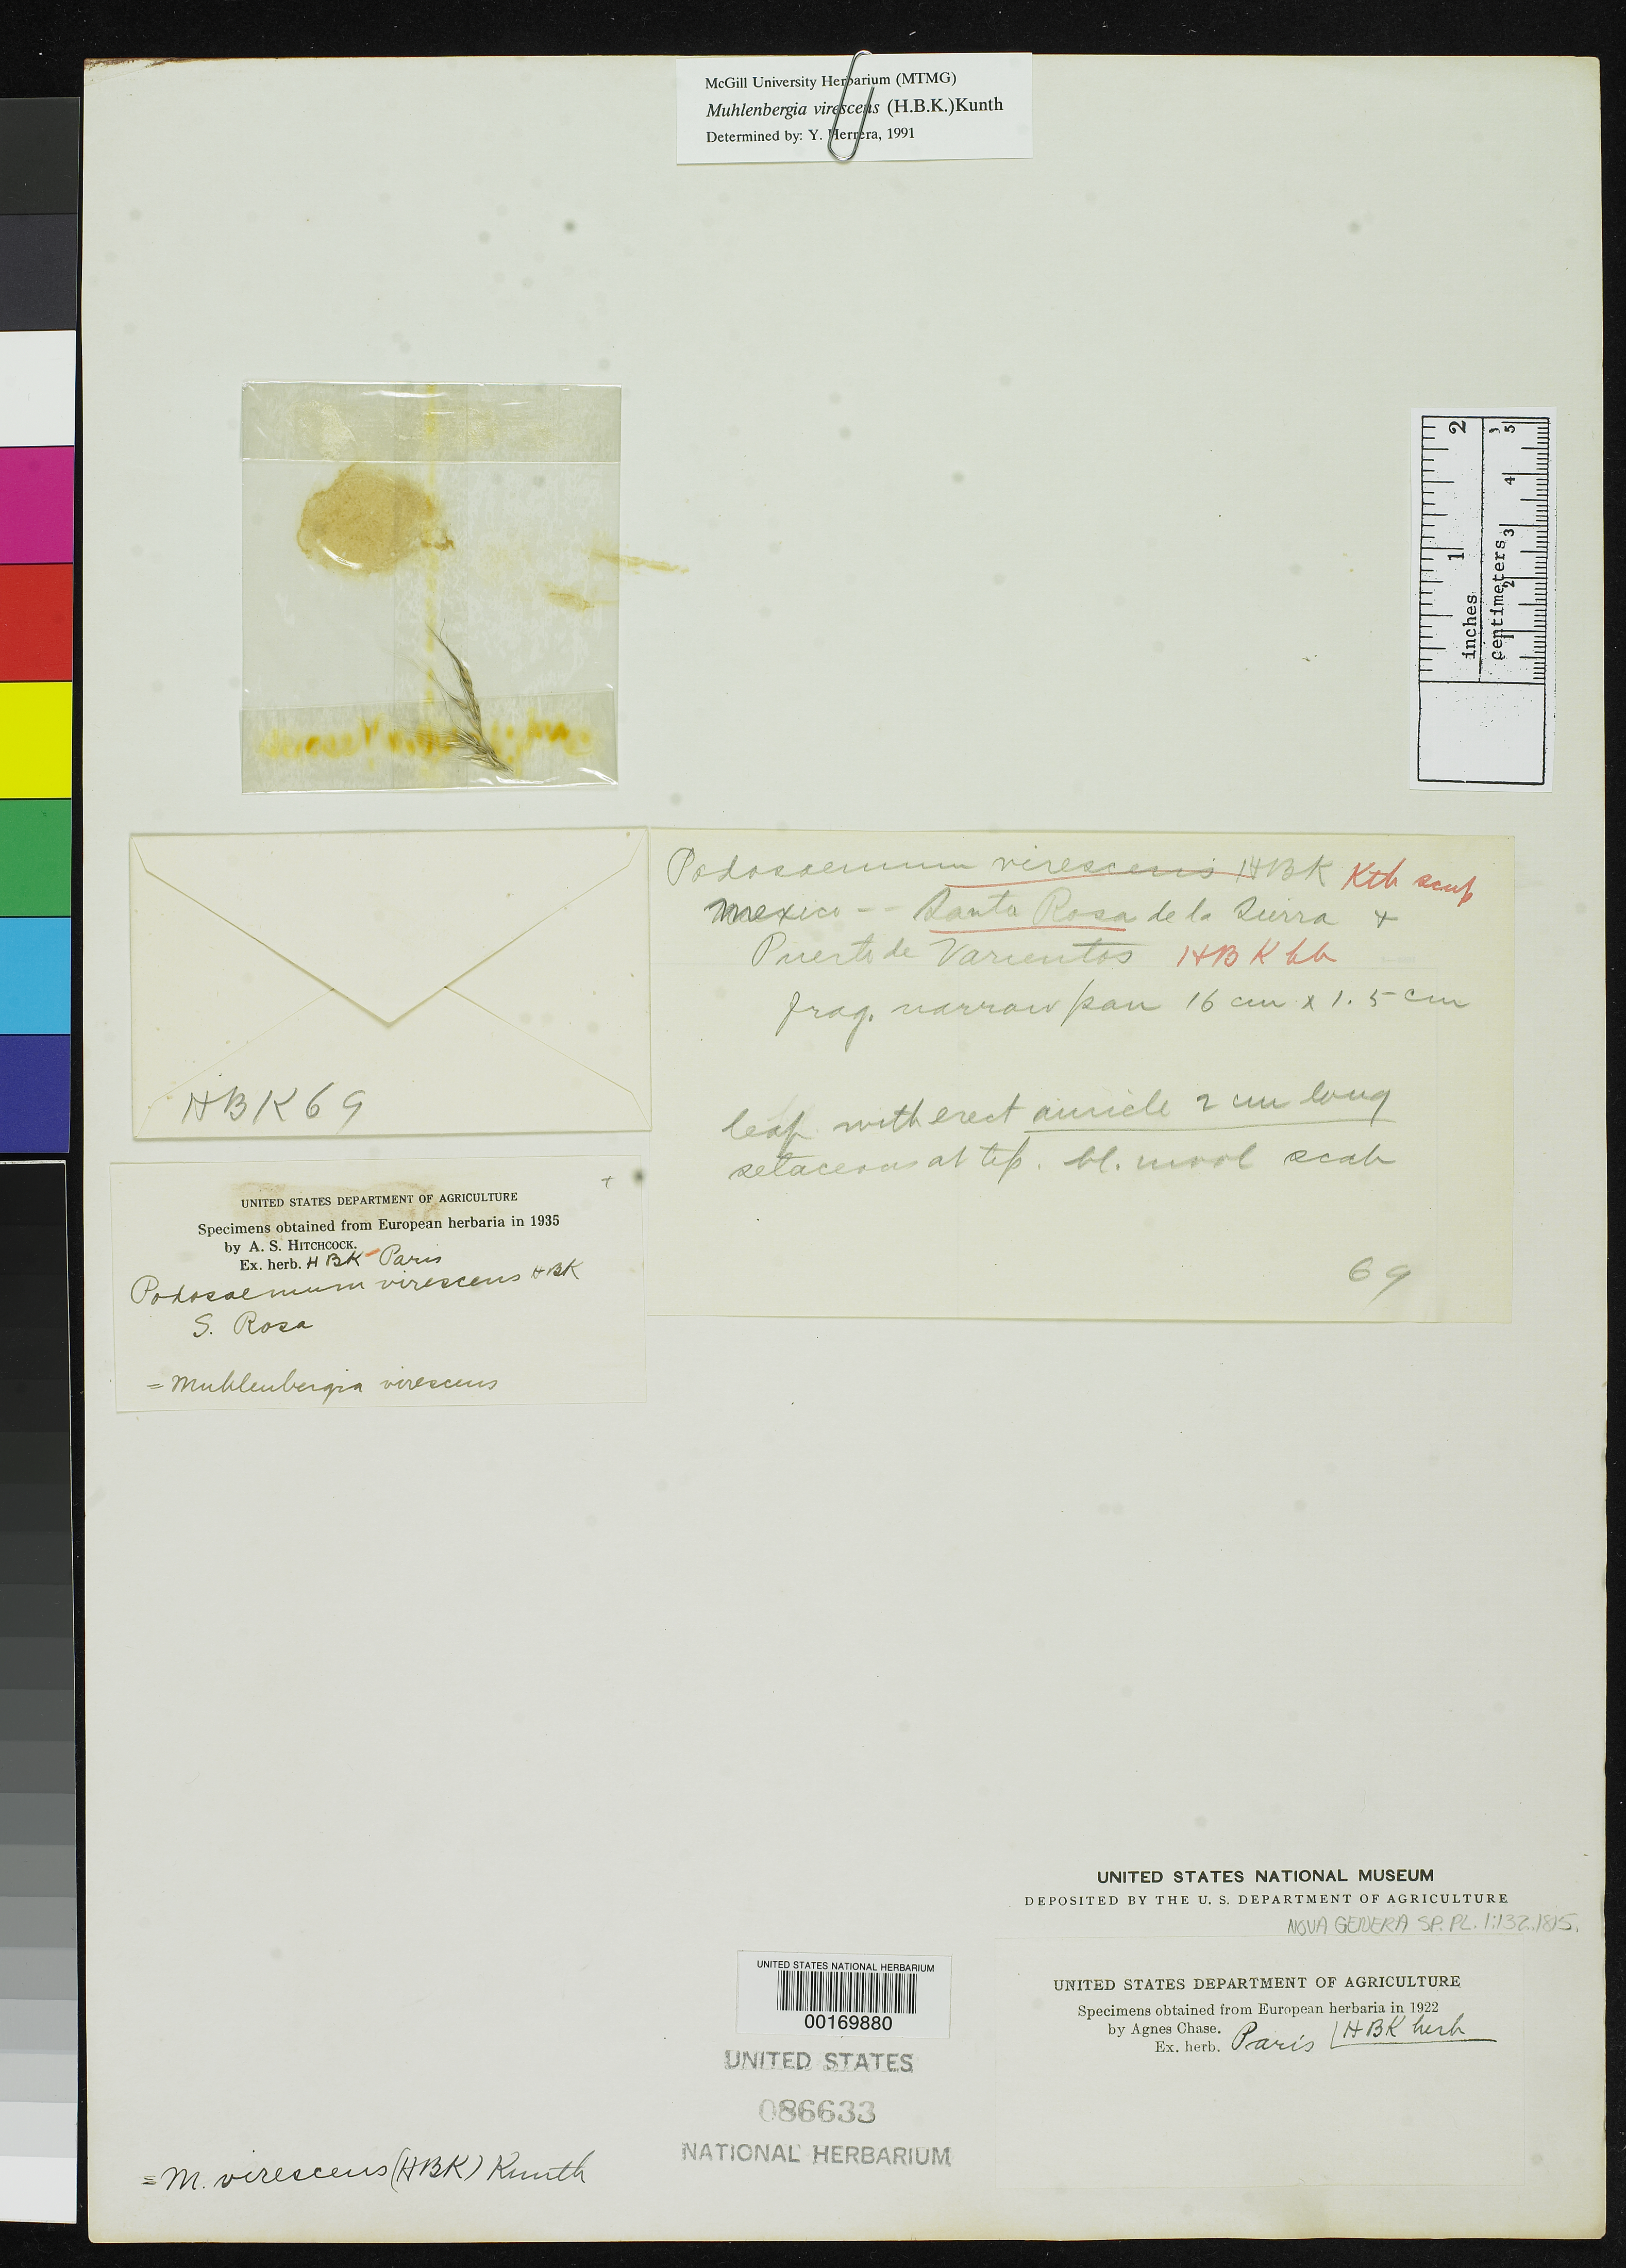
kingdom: Plantae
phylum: Tracheophyta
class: Liliopsida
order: Poales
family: Poaceae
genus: Podosemum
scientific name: Podosemum virescens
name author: Kunth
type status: Type Fragment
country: Mexico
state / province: Guerrero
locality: Santa Rosa de la Sierra and Puerto de Varientos.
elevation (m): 2469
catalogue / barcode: US 86633